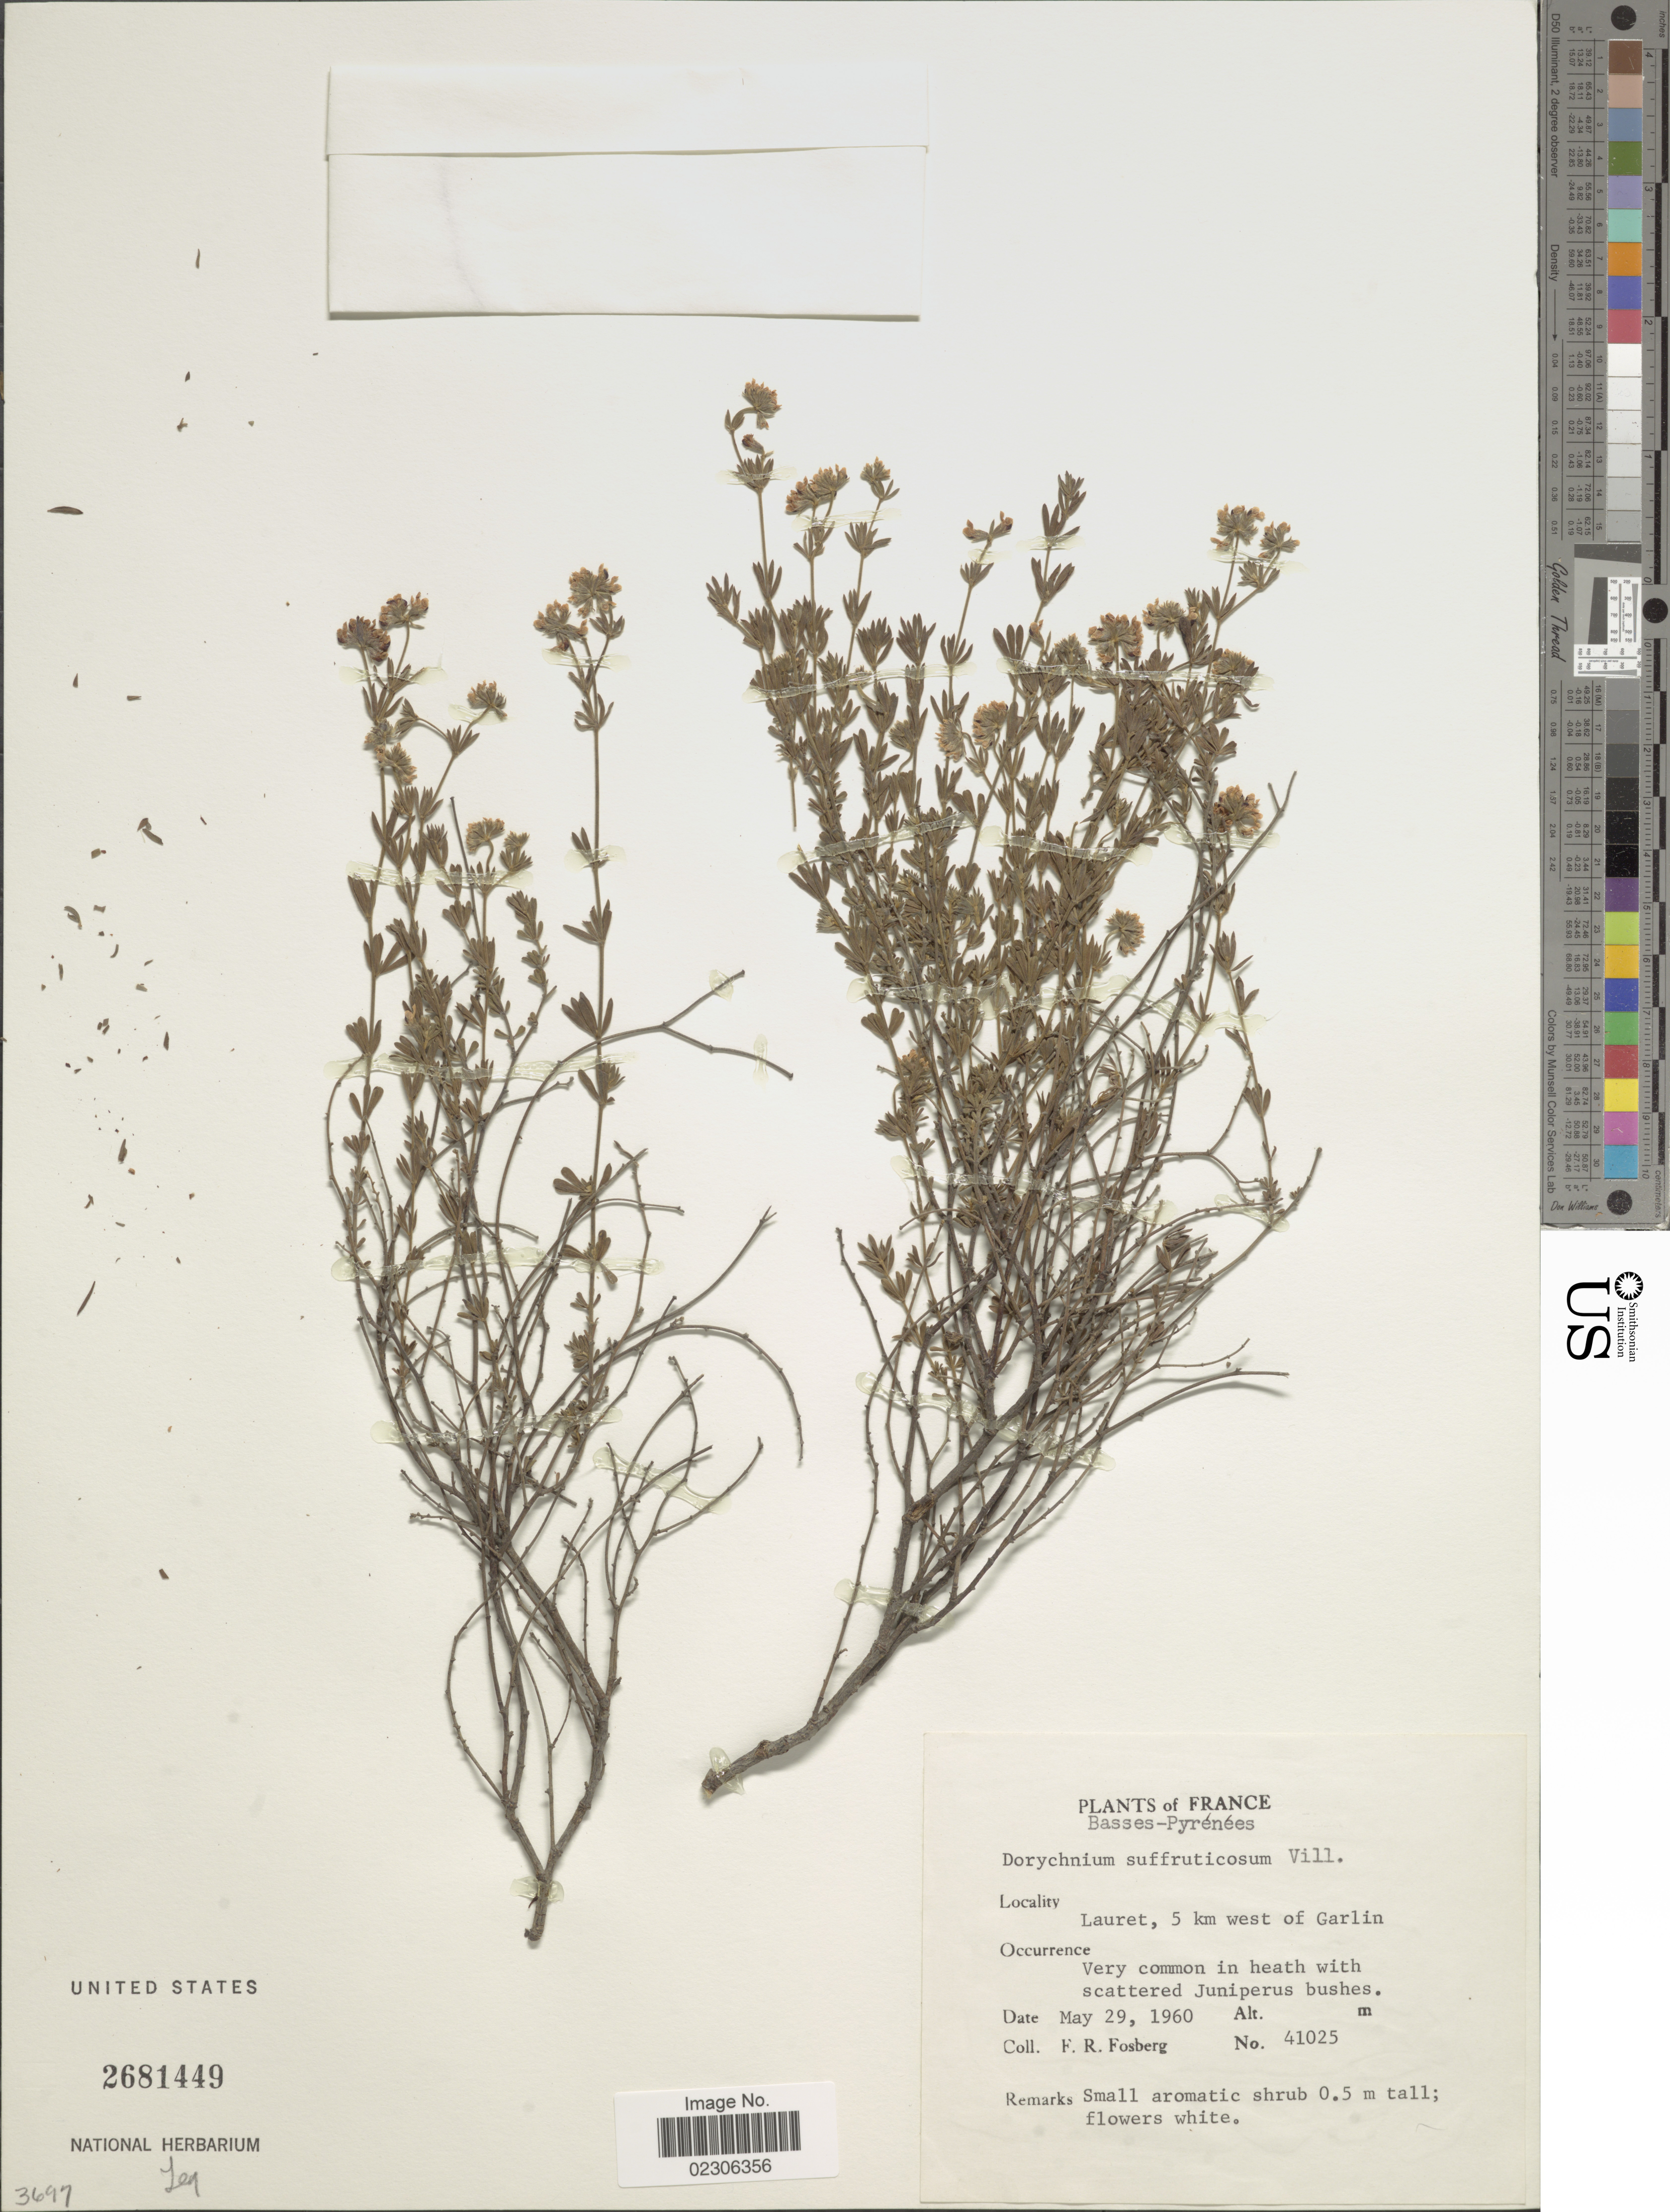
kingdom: Plantae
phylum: Tracheophyta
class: Magnoliopsida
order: Fabales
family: Fabaceae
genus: Dorycnium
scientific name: Dorycnium suffruticosum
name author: Vill.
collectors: F. R. Fosberg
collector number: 41025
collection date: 1960-05-29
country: France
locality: Basses-Pyrenees, Lauret, 5 km west of Garlin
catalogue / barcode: US 2681449